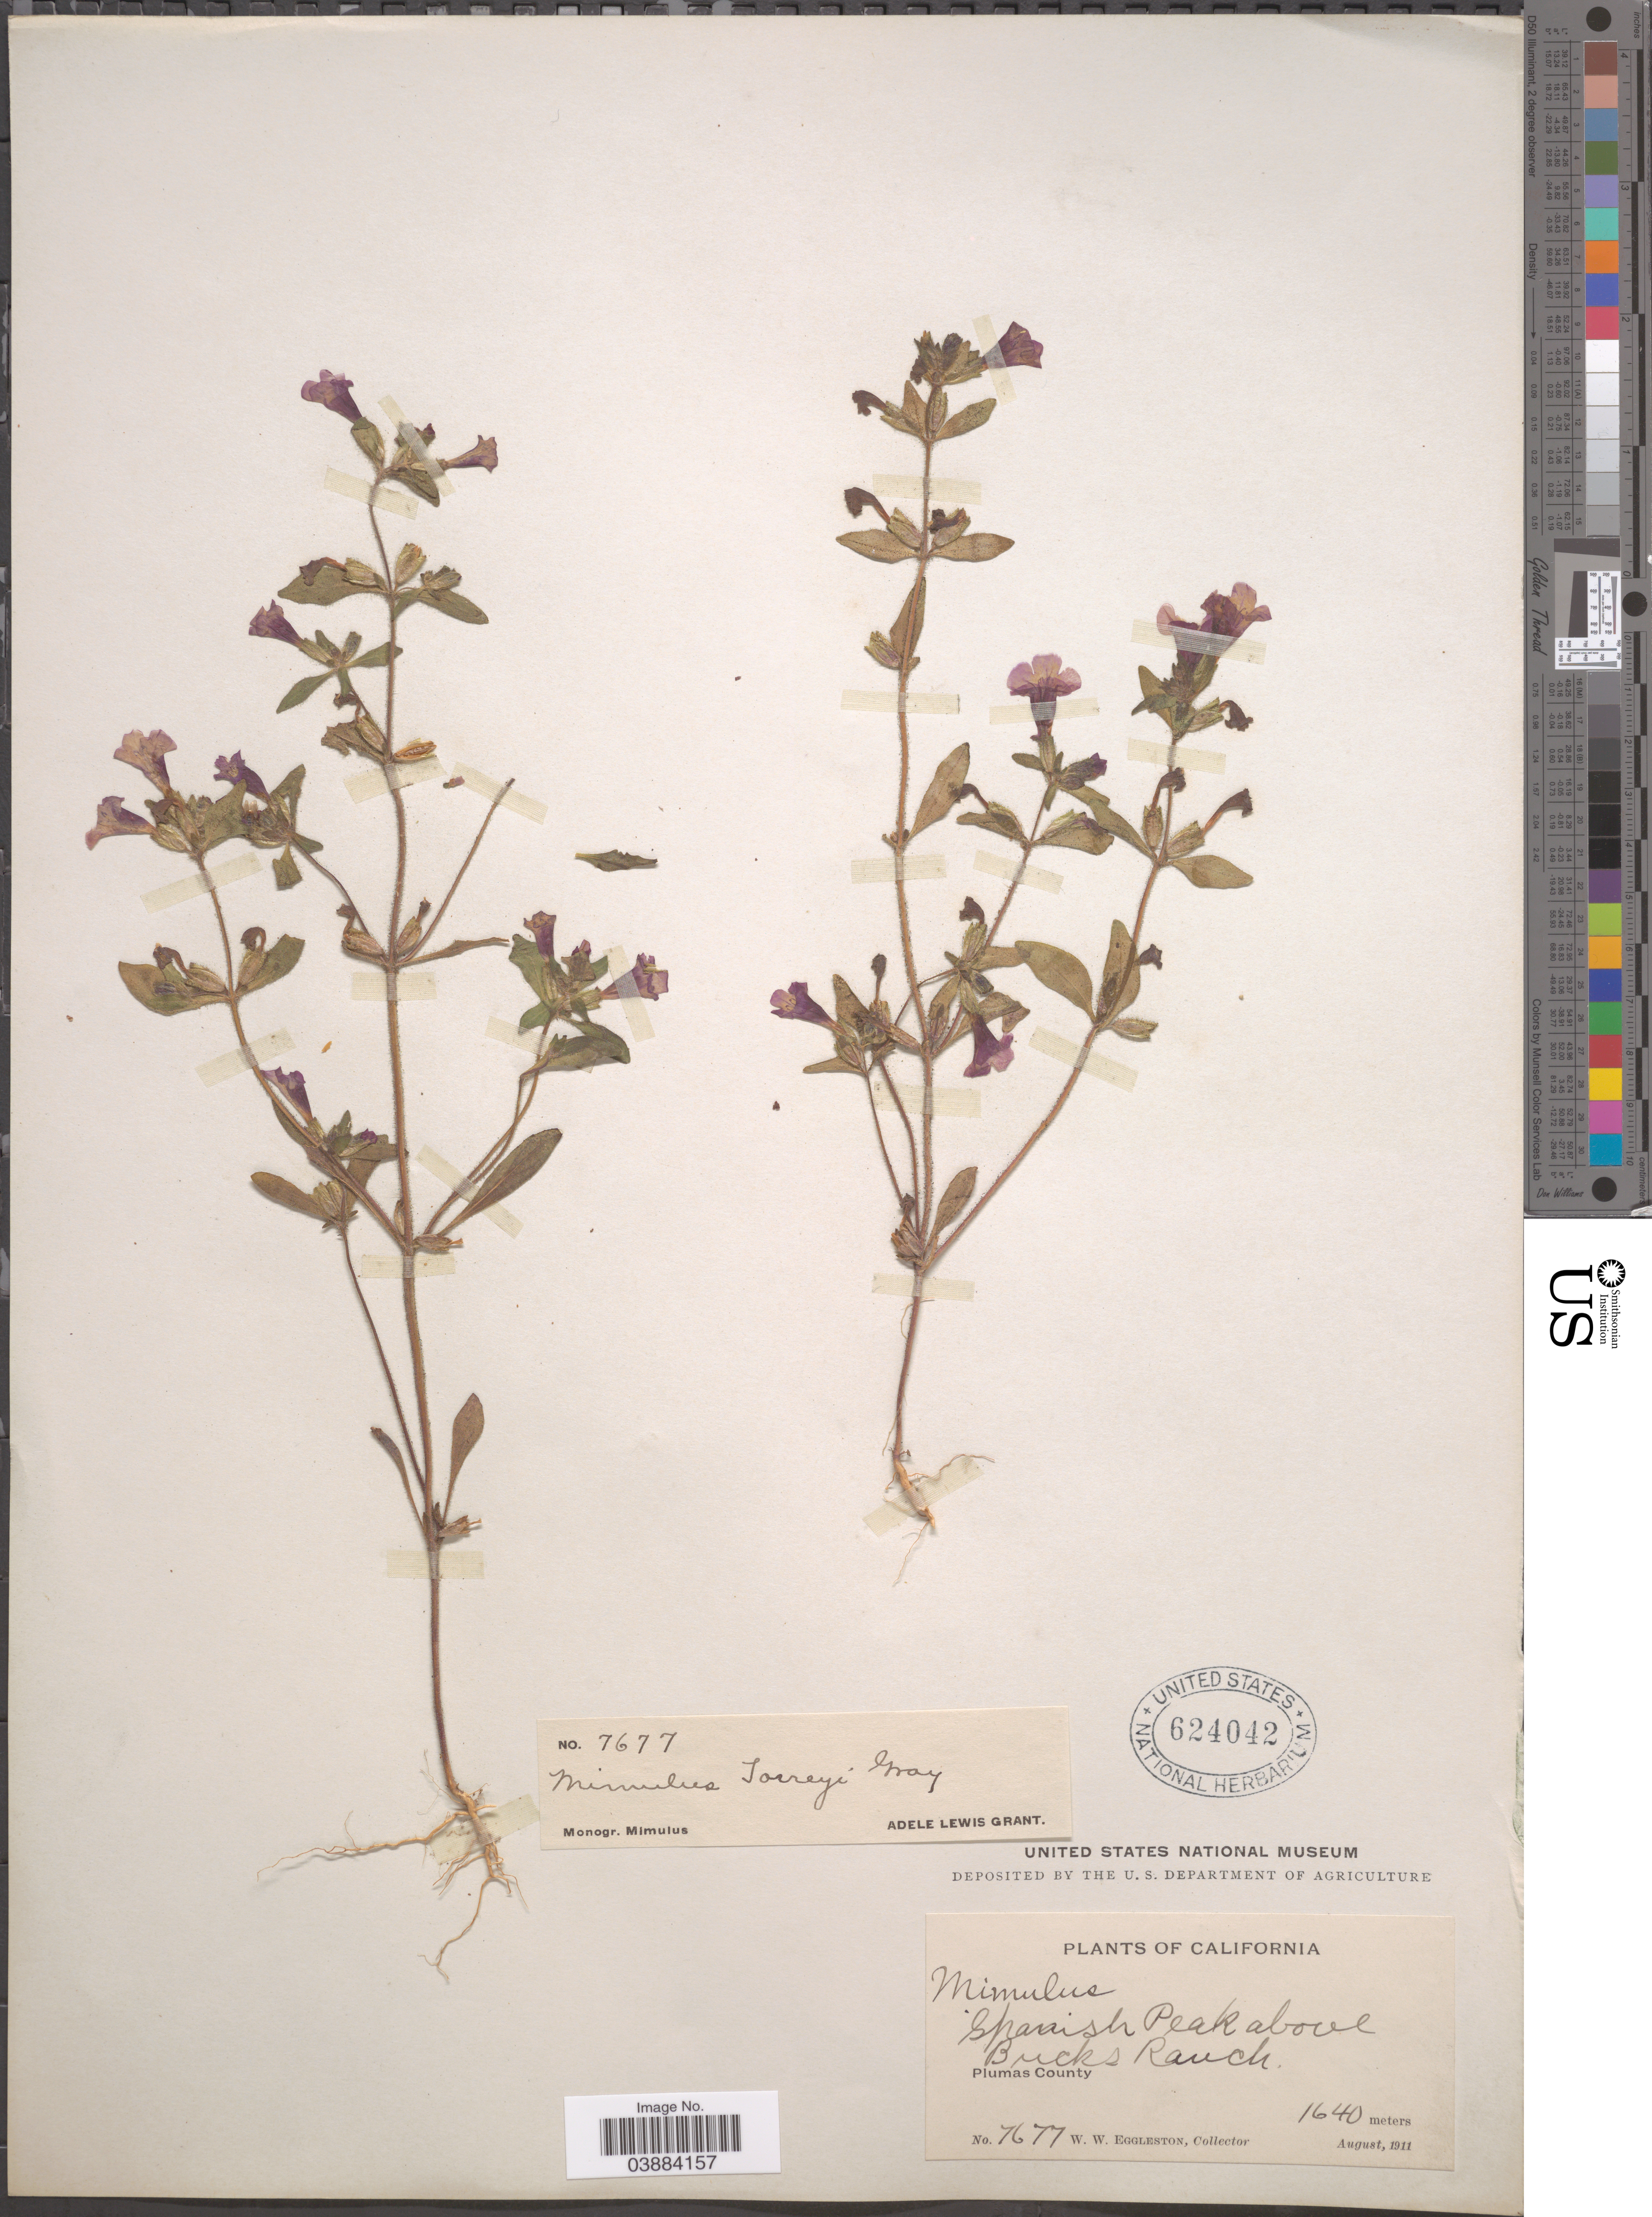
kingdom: Plantae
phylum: Tracheophyta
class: Magnoliopsida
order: Lamiales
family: Phrymaceae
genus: Eunanus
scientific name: Eunanus torreyi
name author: (A. Gray) Greene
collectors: W. W. Eggleston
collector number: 7677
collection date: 1911-08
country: United States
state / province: California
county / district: Plumas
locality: Spanish Peak above Bucks Ranch. Plumas County.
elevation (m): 1640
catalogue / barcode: US 624042